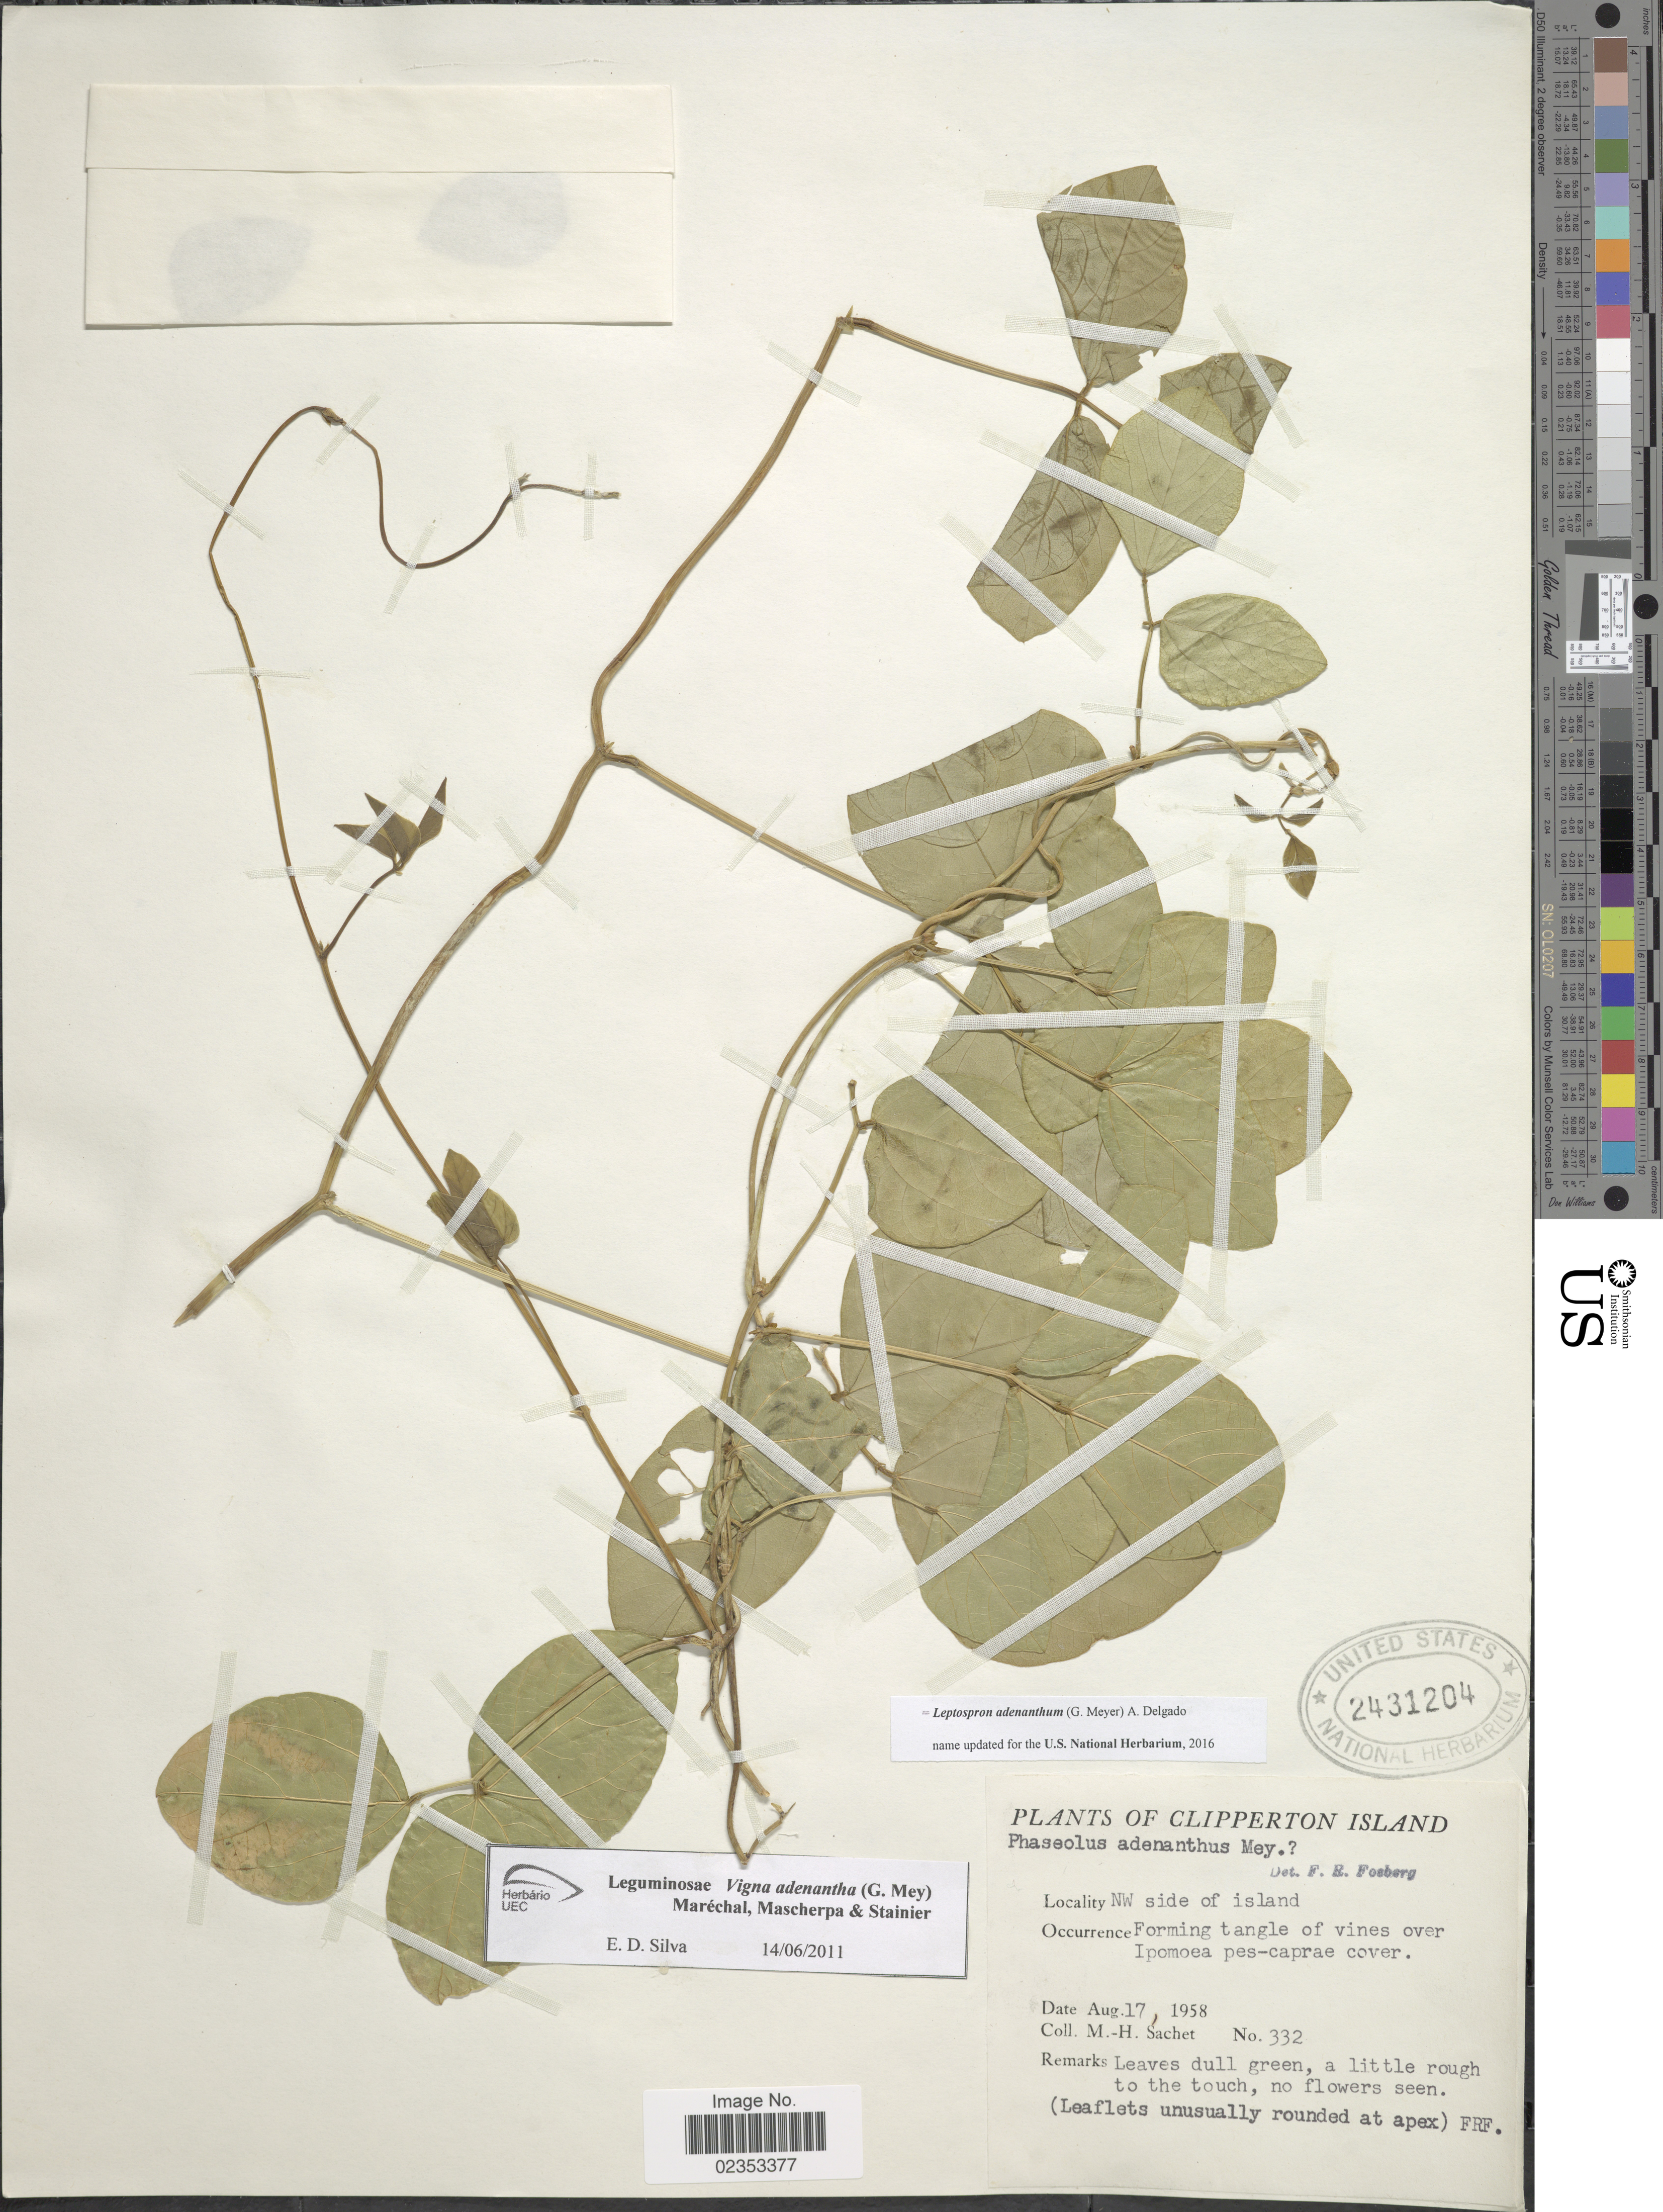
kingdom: Plantae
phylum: Tracheophyta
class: Magnoliopsida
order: Fabales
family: Fabaceae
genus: Leptospron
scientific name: Leptospron adenanthum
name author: (G. Mey.) A. Delgado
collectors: M.-H. Sachet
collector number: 332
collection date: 1958-08-17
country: Central Am. Pac. Islands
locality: Clipperton Island, NW side of island.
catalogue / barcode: US 2431204